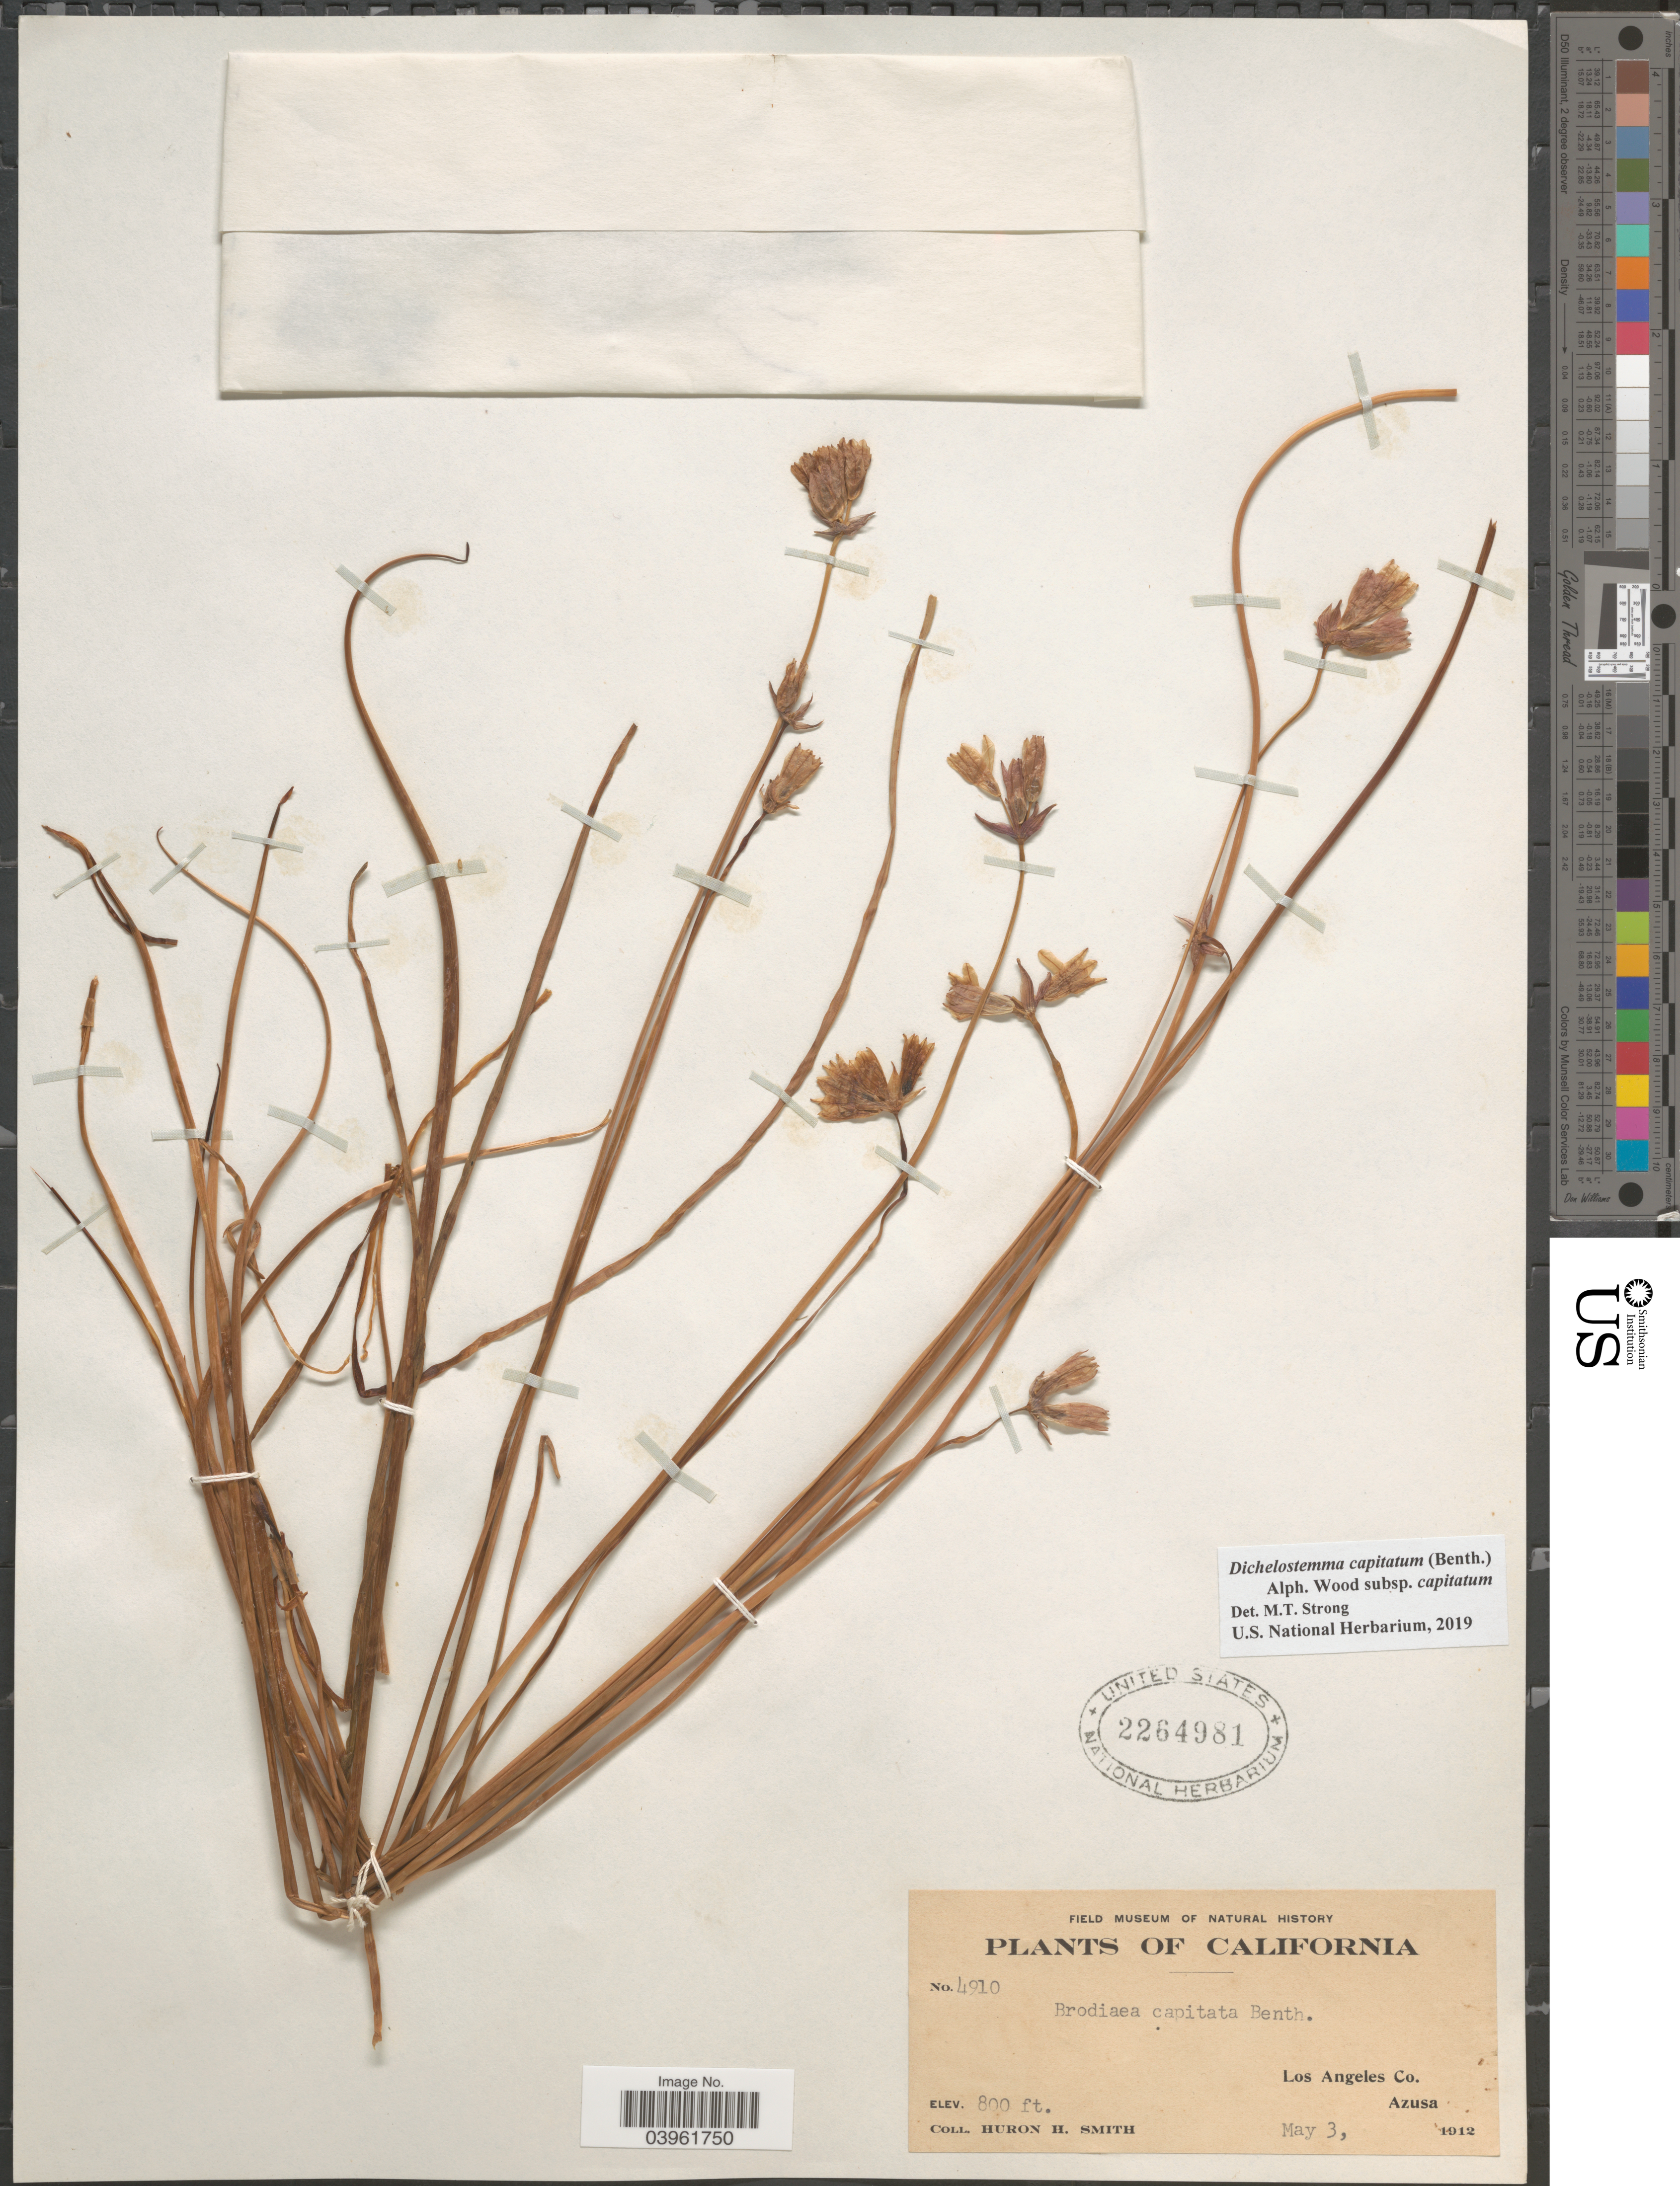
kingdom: Plantae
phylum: Tracheophyta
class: Liliopsida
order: Asparagales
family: Asparagaceae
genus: Dichelostemma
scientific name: Dichelostemma capitatum subsp. capitatum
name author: (Benth.) Alph. Wood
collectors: Huron H. Smith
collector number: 4910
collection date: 1912-05-03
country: United States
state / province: California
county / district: Los Angeles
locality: Los Angeles Co. Azusa.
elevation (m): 244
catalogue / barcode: US 2264981